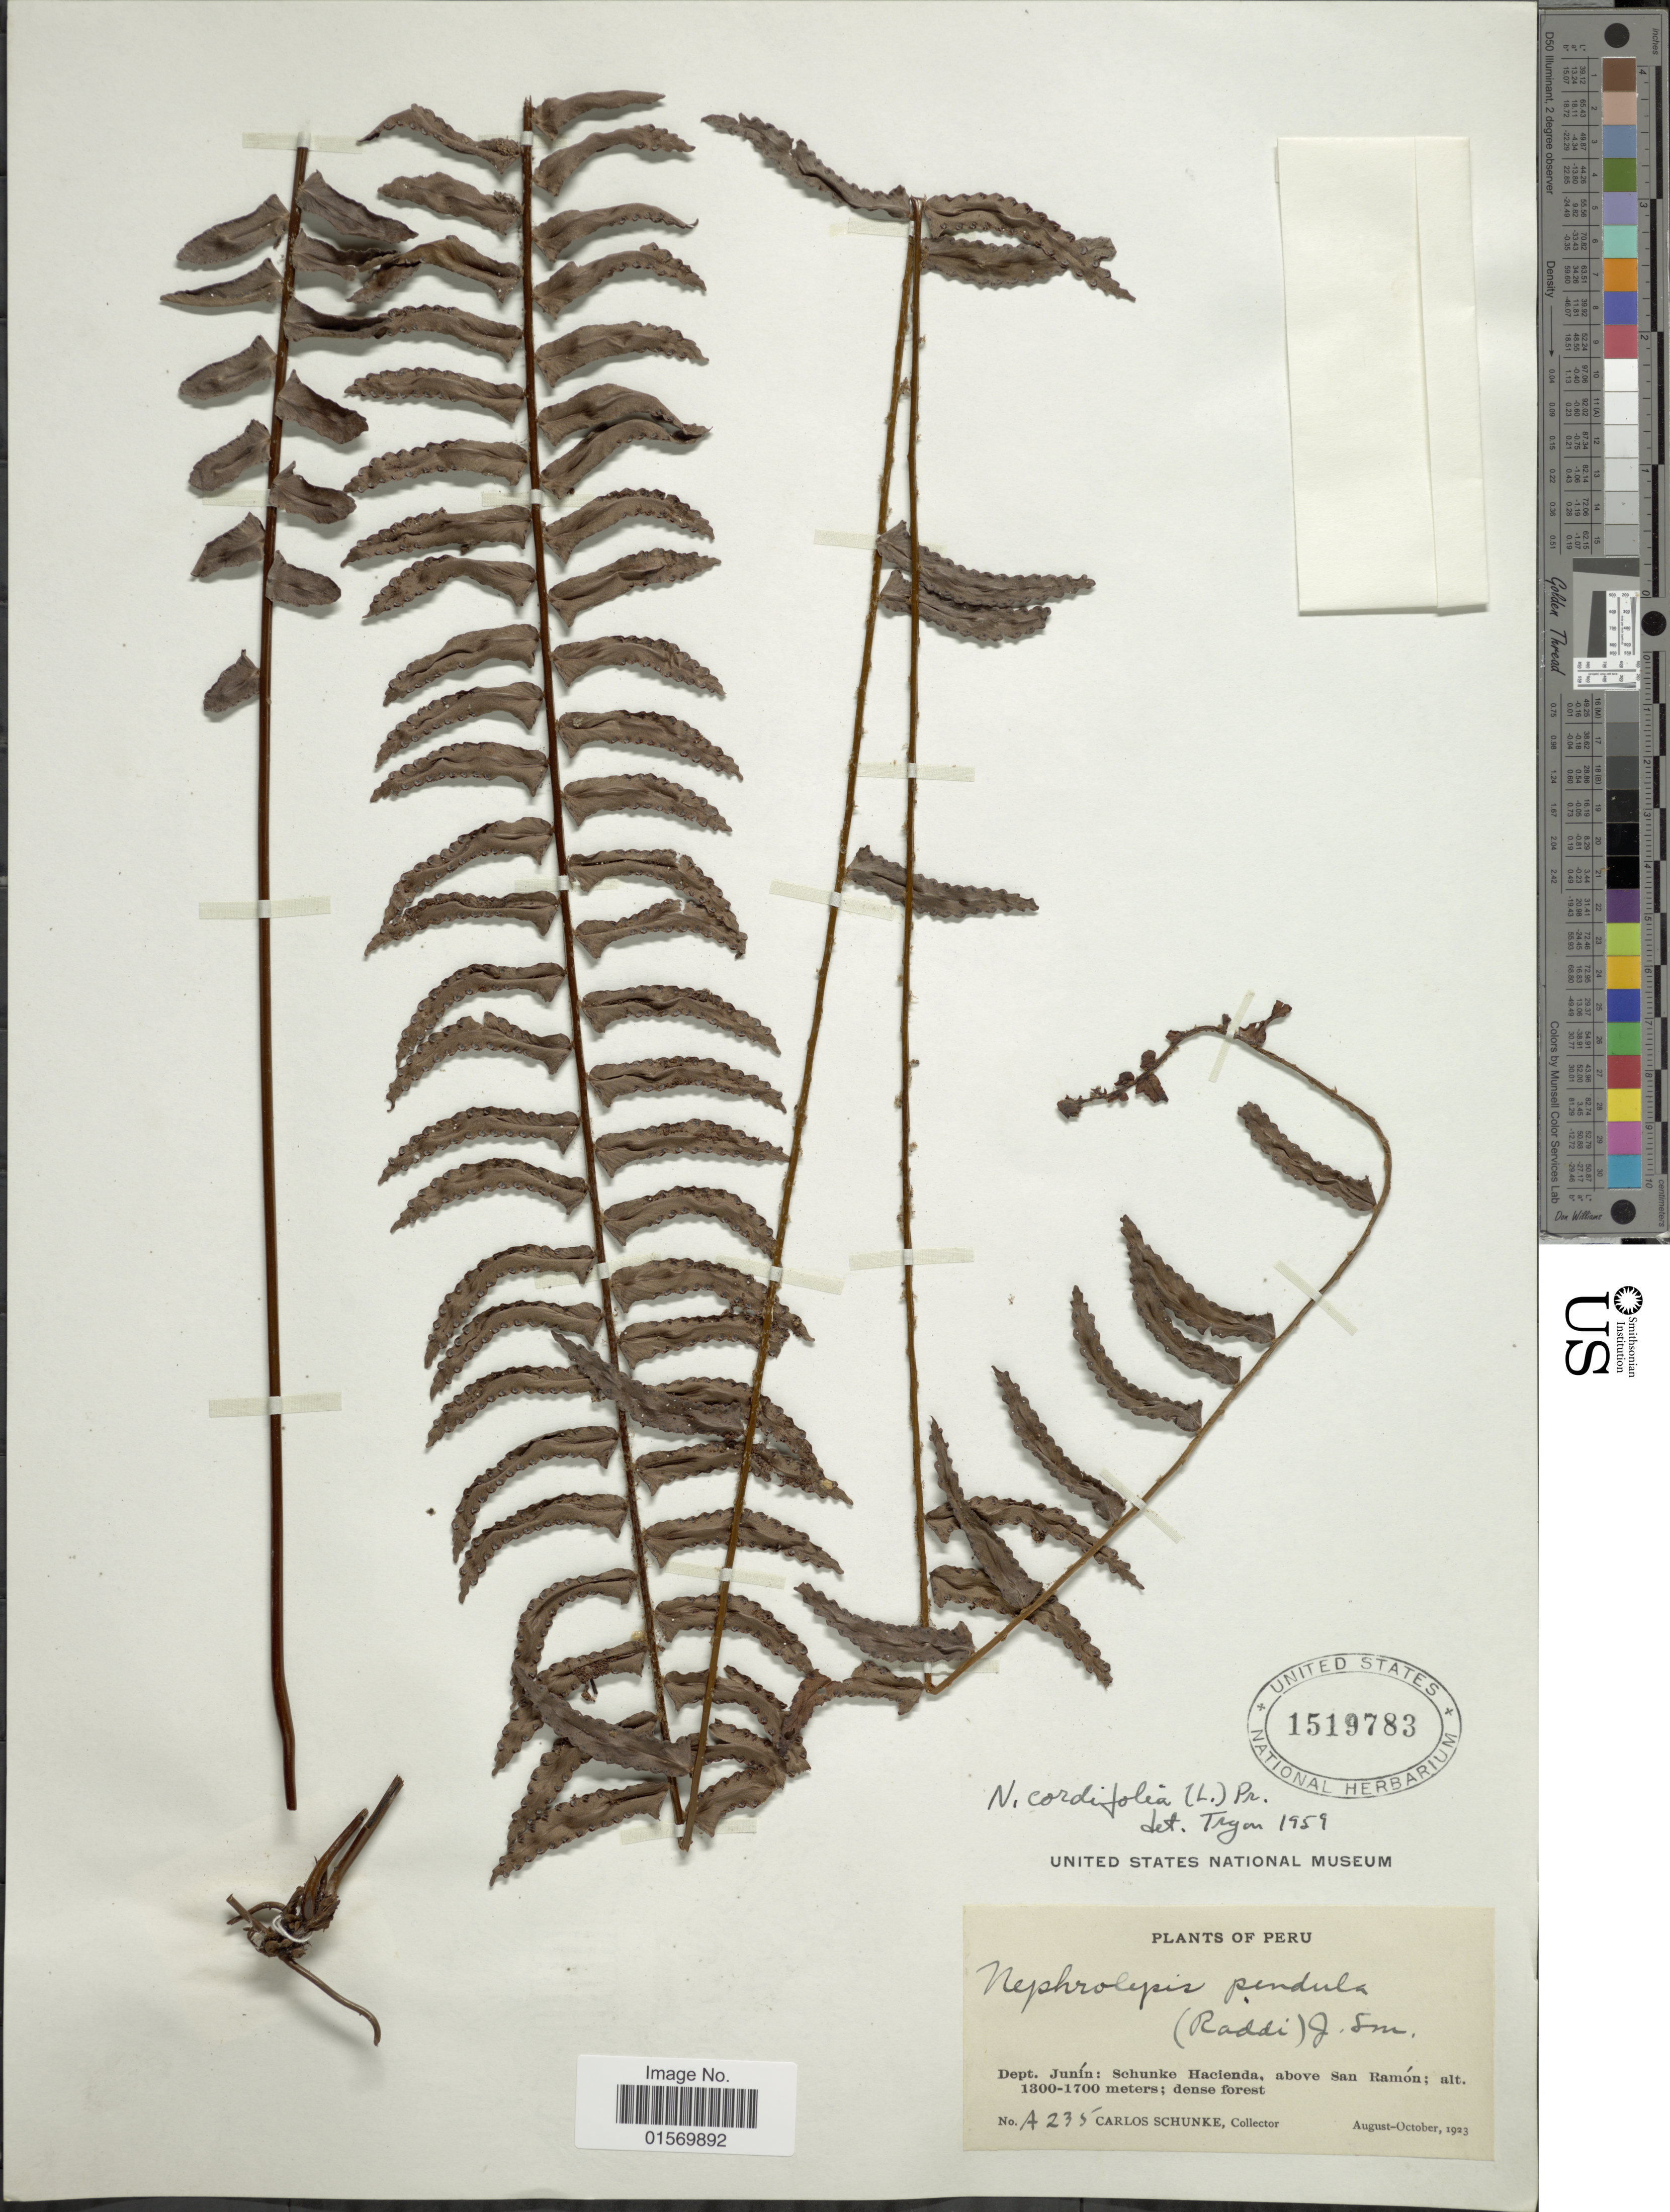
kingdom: Plantae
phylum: Tracheophyta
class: Polypodiopsida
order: Polypodiales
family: Nephrolepidaceae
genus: Nephrolepis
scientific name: Nephrolepis pendula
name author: (Raddi) J. Sm.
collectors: C. Schunke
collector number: A235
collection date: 1923-08/1923-10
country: Peru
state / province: Junín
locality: Schunke Hacienda, above San Ramon.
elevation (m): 1300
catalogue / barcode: US 1519783